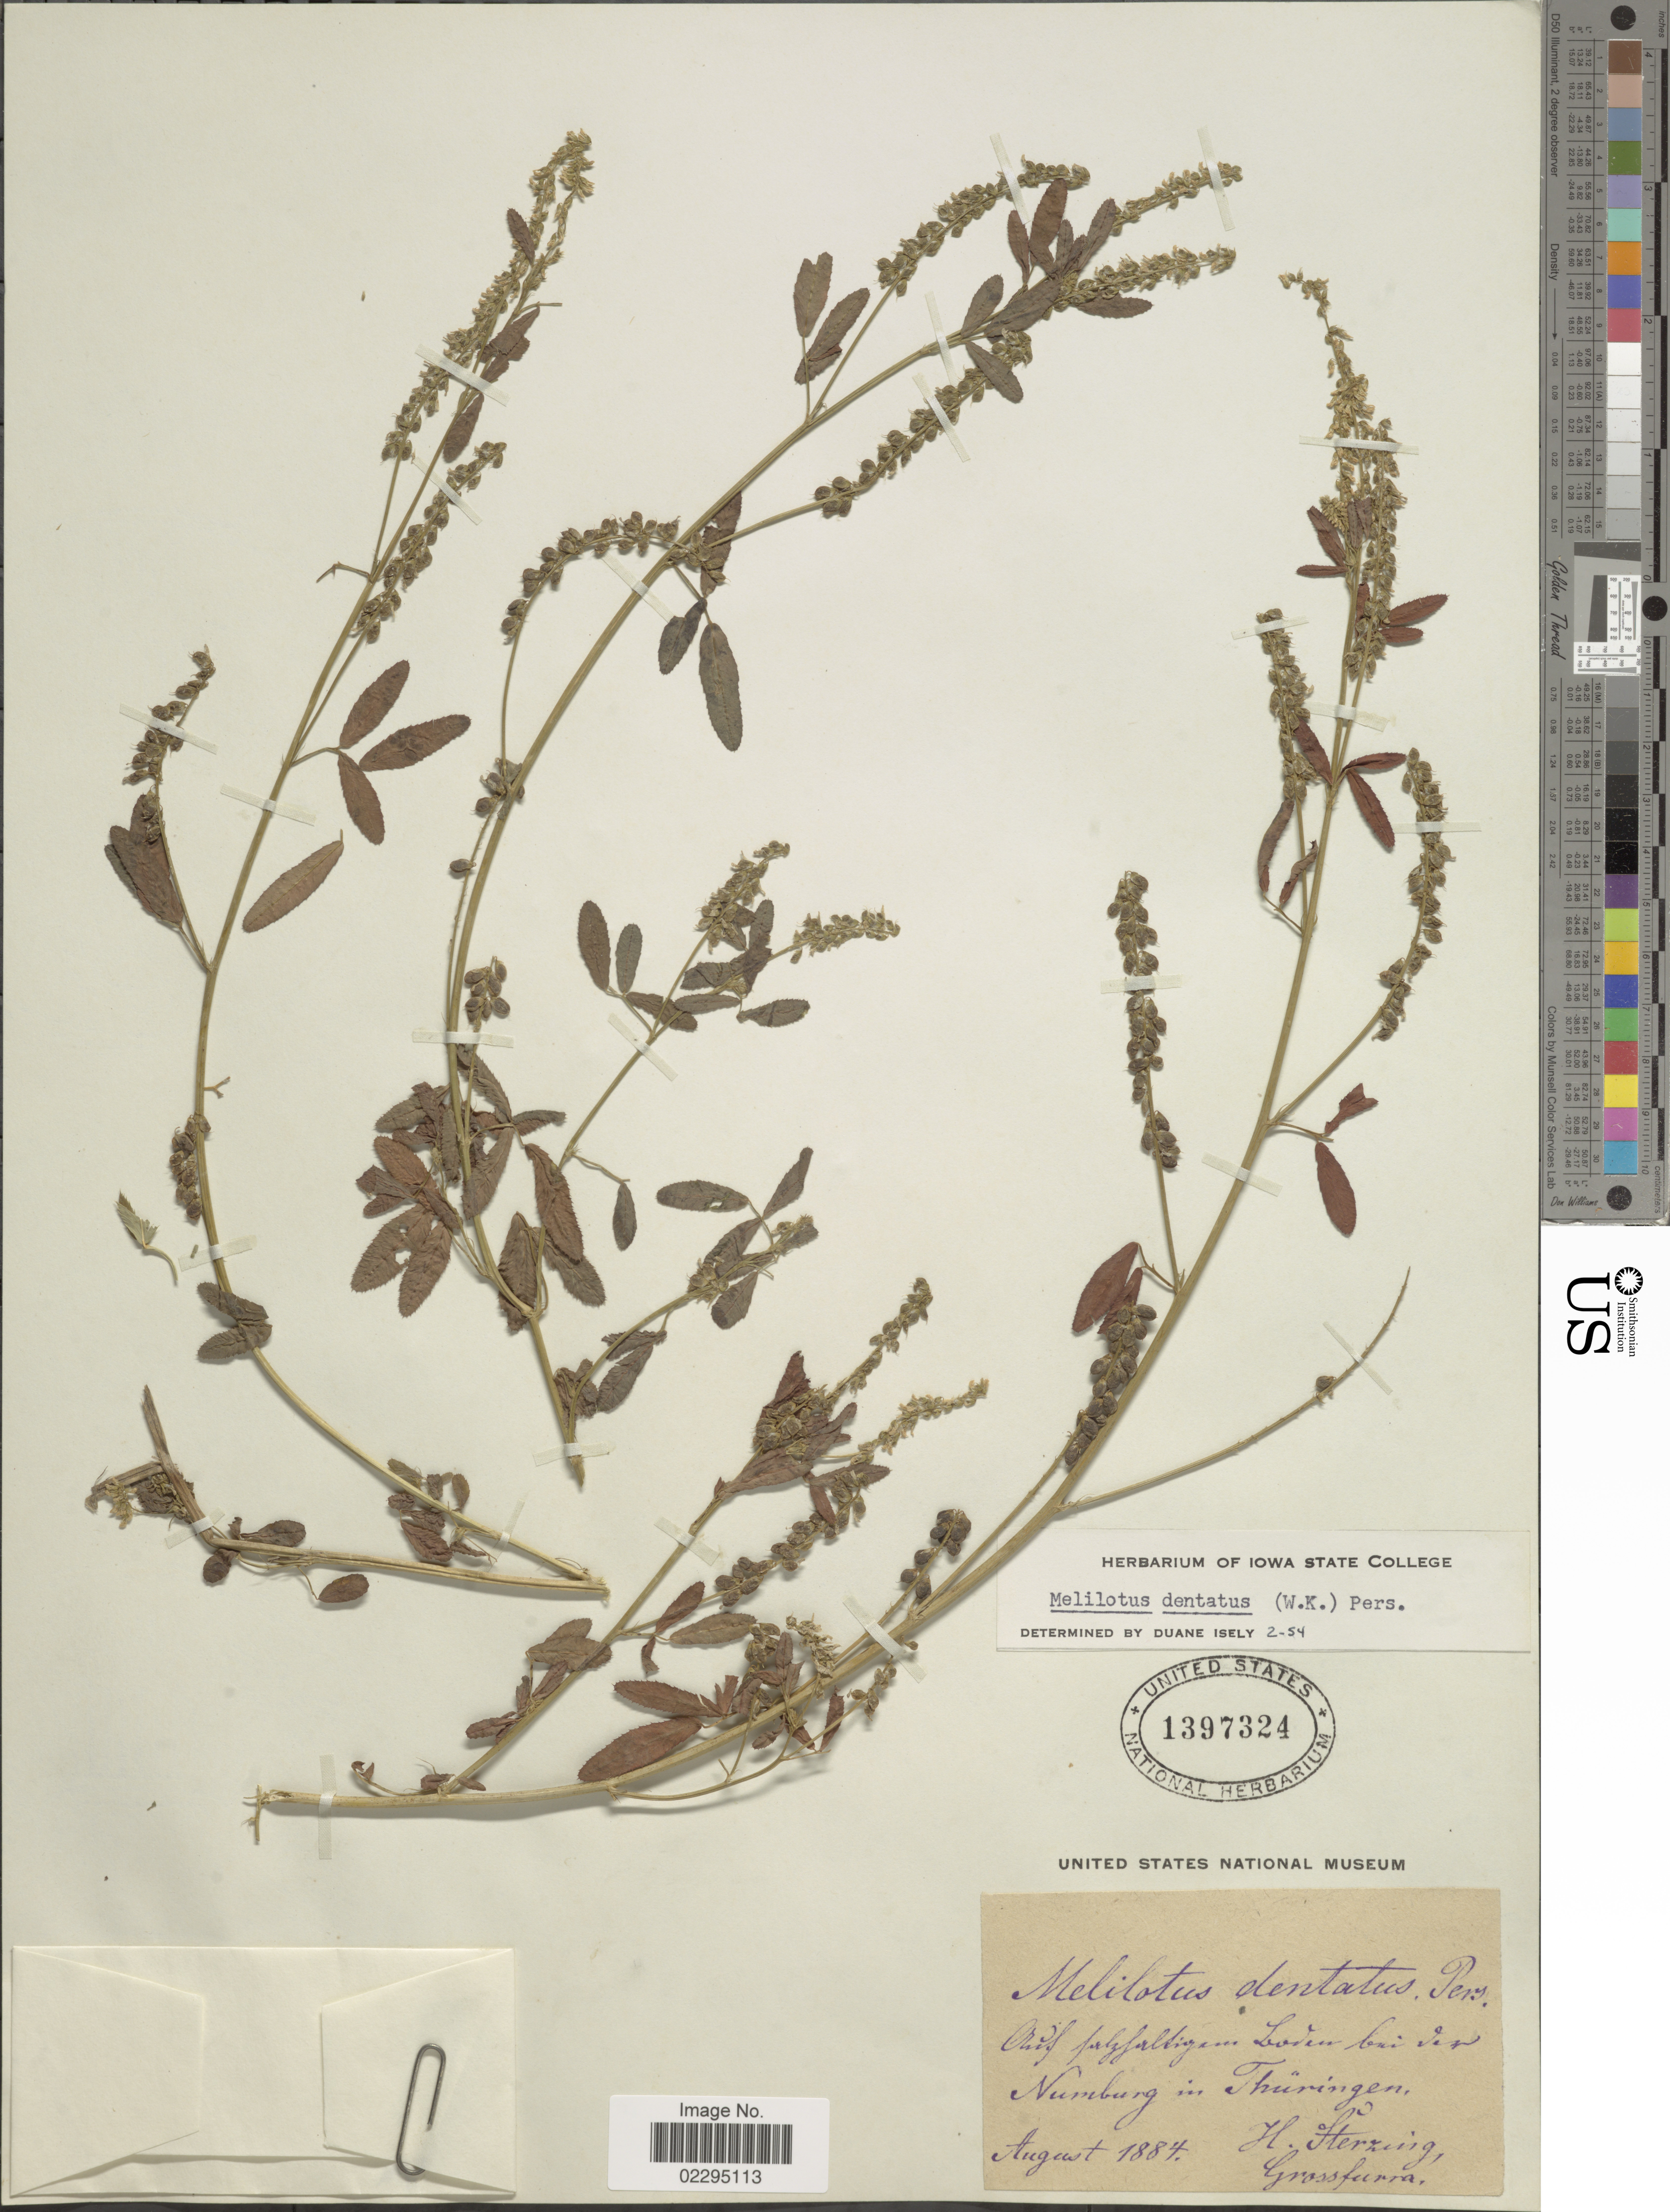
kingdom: Plantae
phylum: Tracheophyta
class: Magnoliopsida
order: Fabales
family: Fabaceae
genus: Melilotus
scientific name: Melilotus dentatus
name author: (Waldst. & Kit.) Pers.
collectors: H. F. Sterzing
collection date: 1884-08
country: Germany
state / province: Thuringia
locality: Numburg in Thuringen [interpreted]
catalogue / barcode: US 1397324